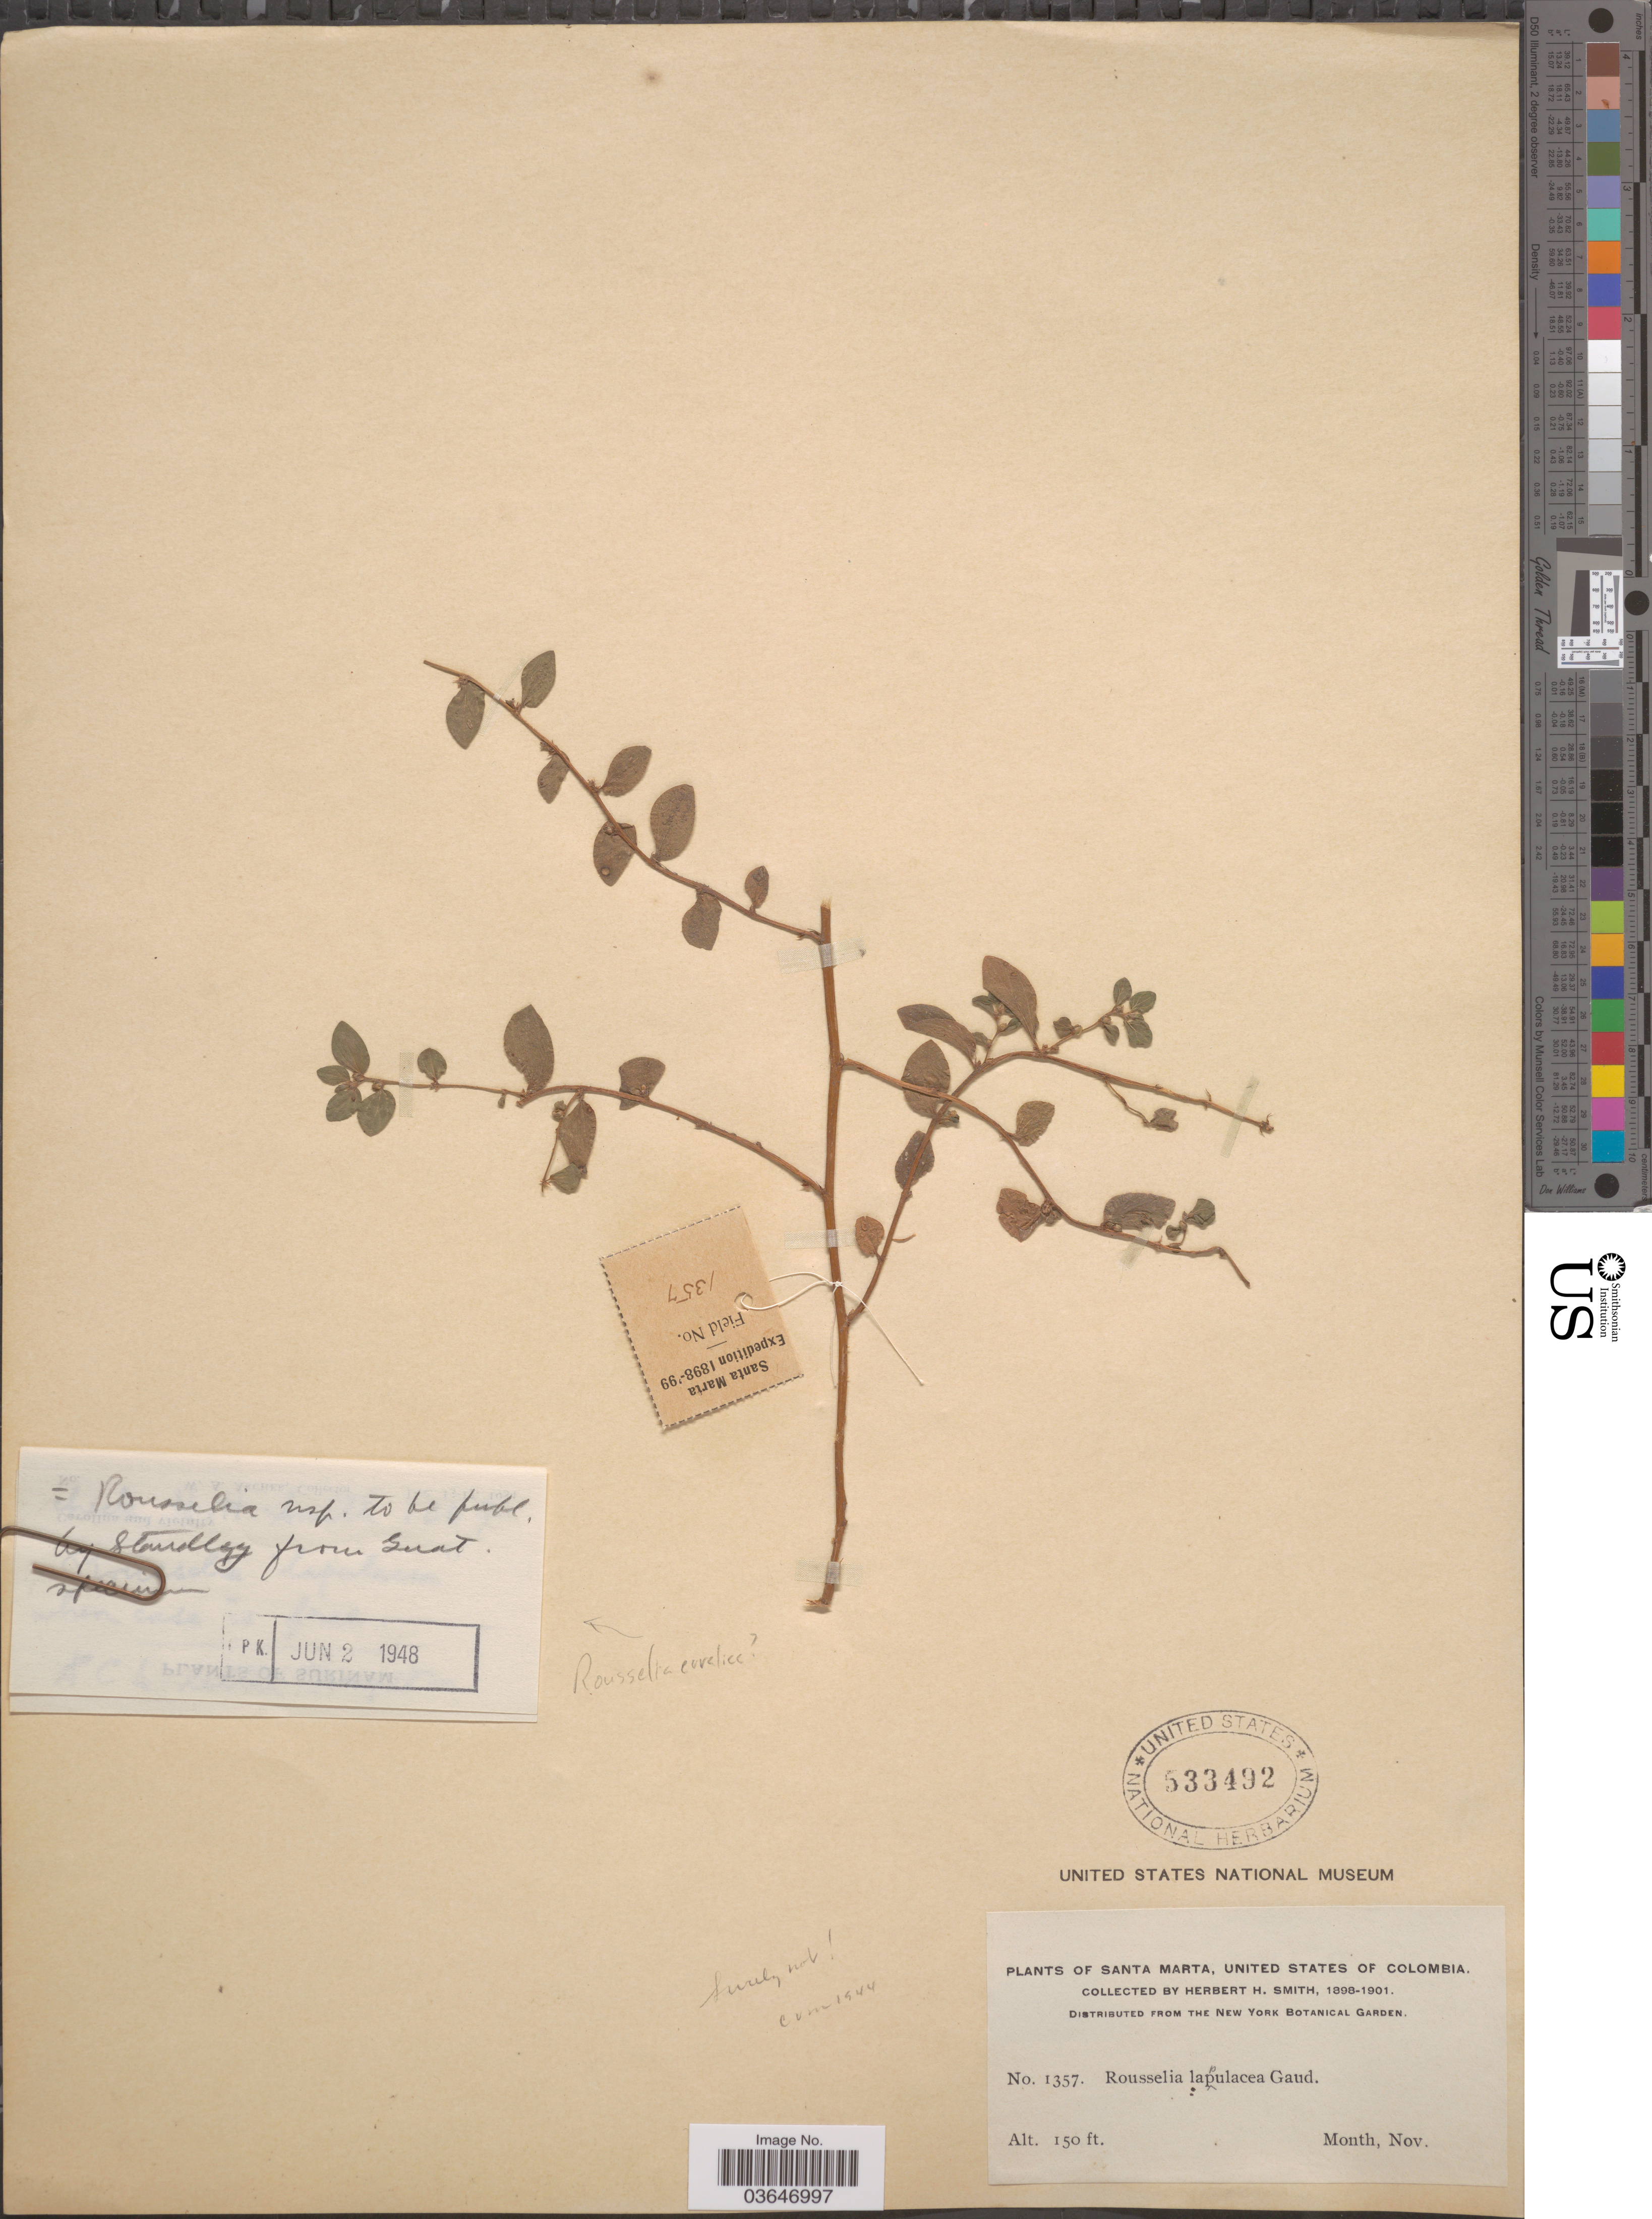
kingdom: Plantae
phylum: Tracheophyta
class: Magnoliopsida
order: Rosales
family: Urticaceae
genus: Rousselia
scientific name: Rousselia sp.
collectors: Herbert H. Smith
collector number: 1357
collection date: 1898-11/1901-11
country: Colombia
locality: Santa Marta, United States of Colombia.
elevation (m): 46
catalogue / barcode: US 533492